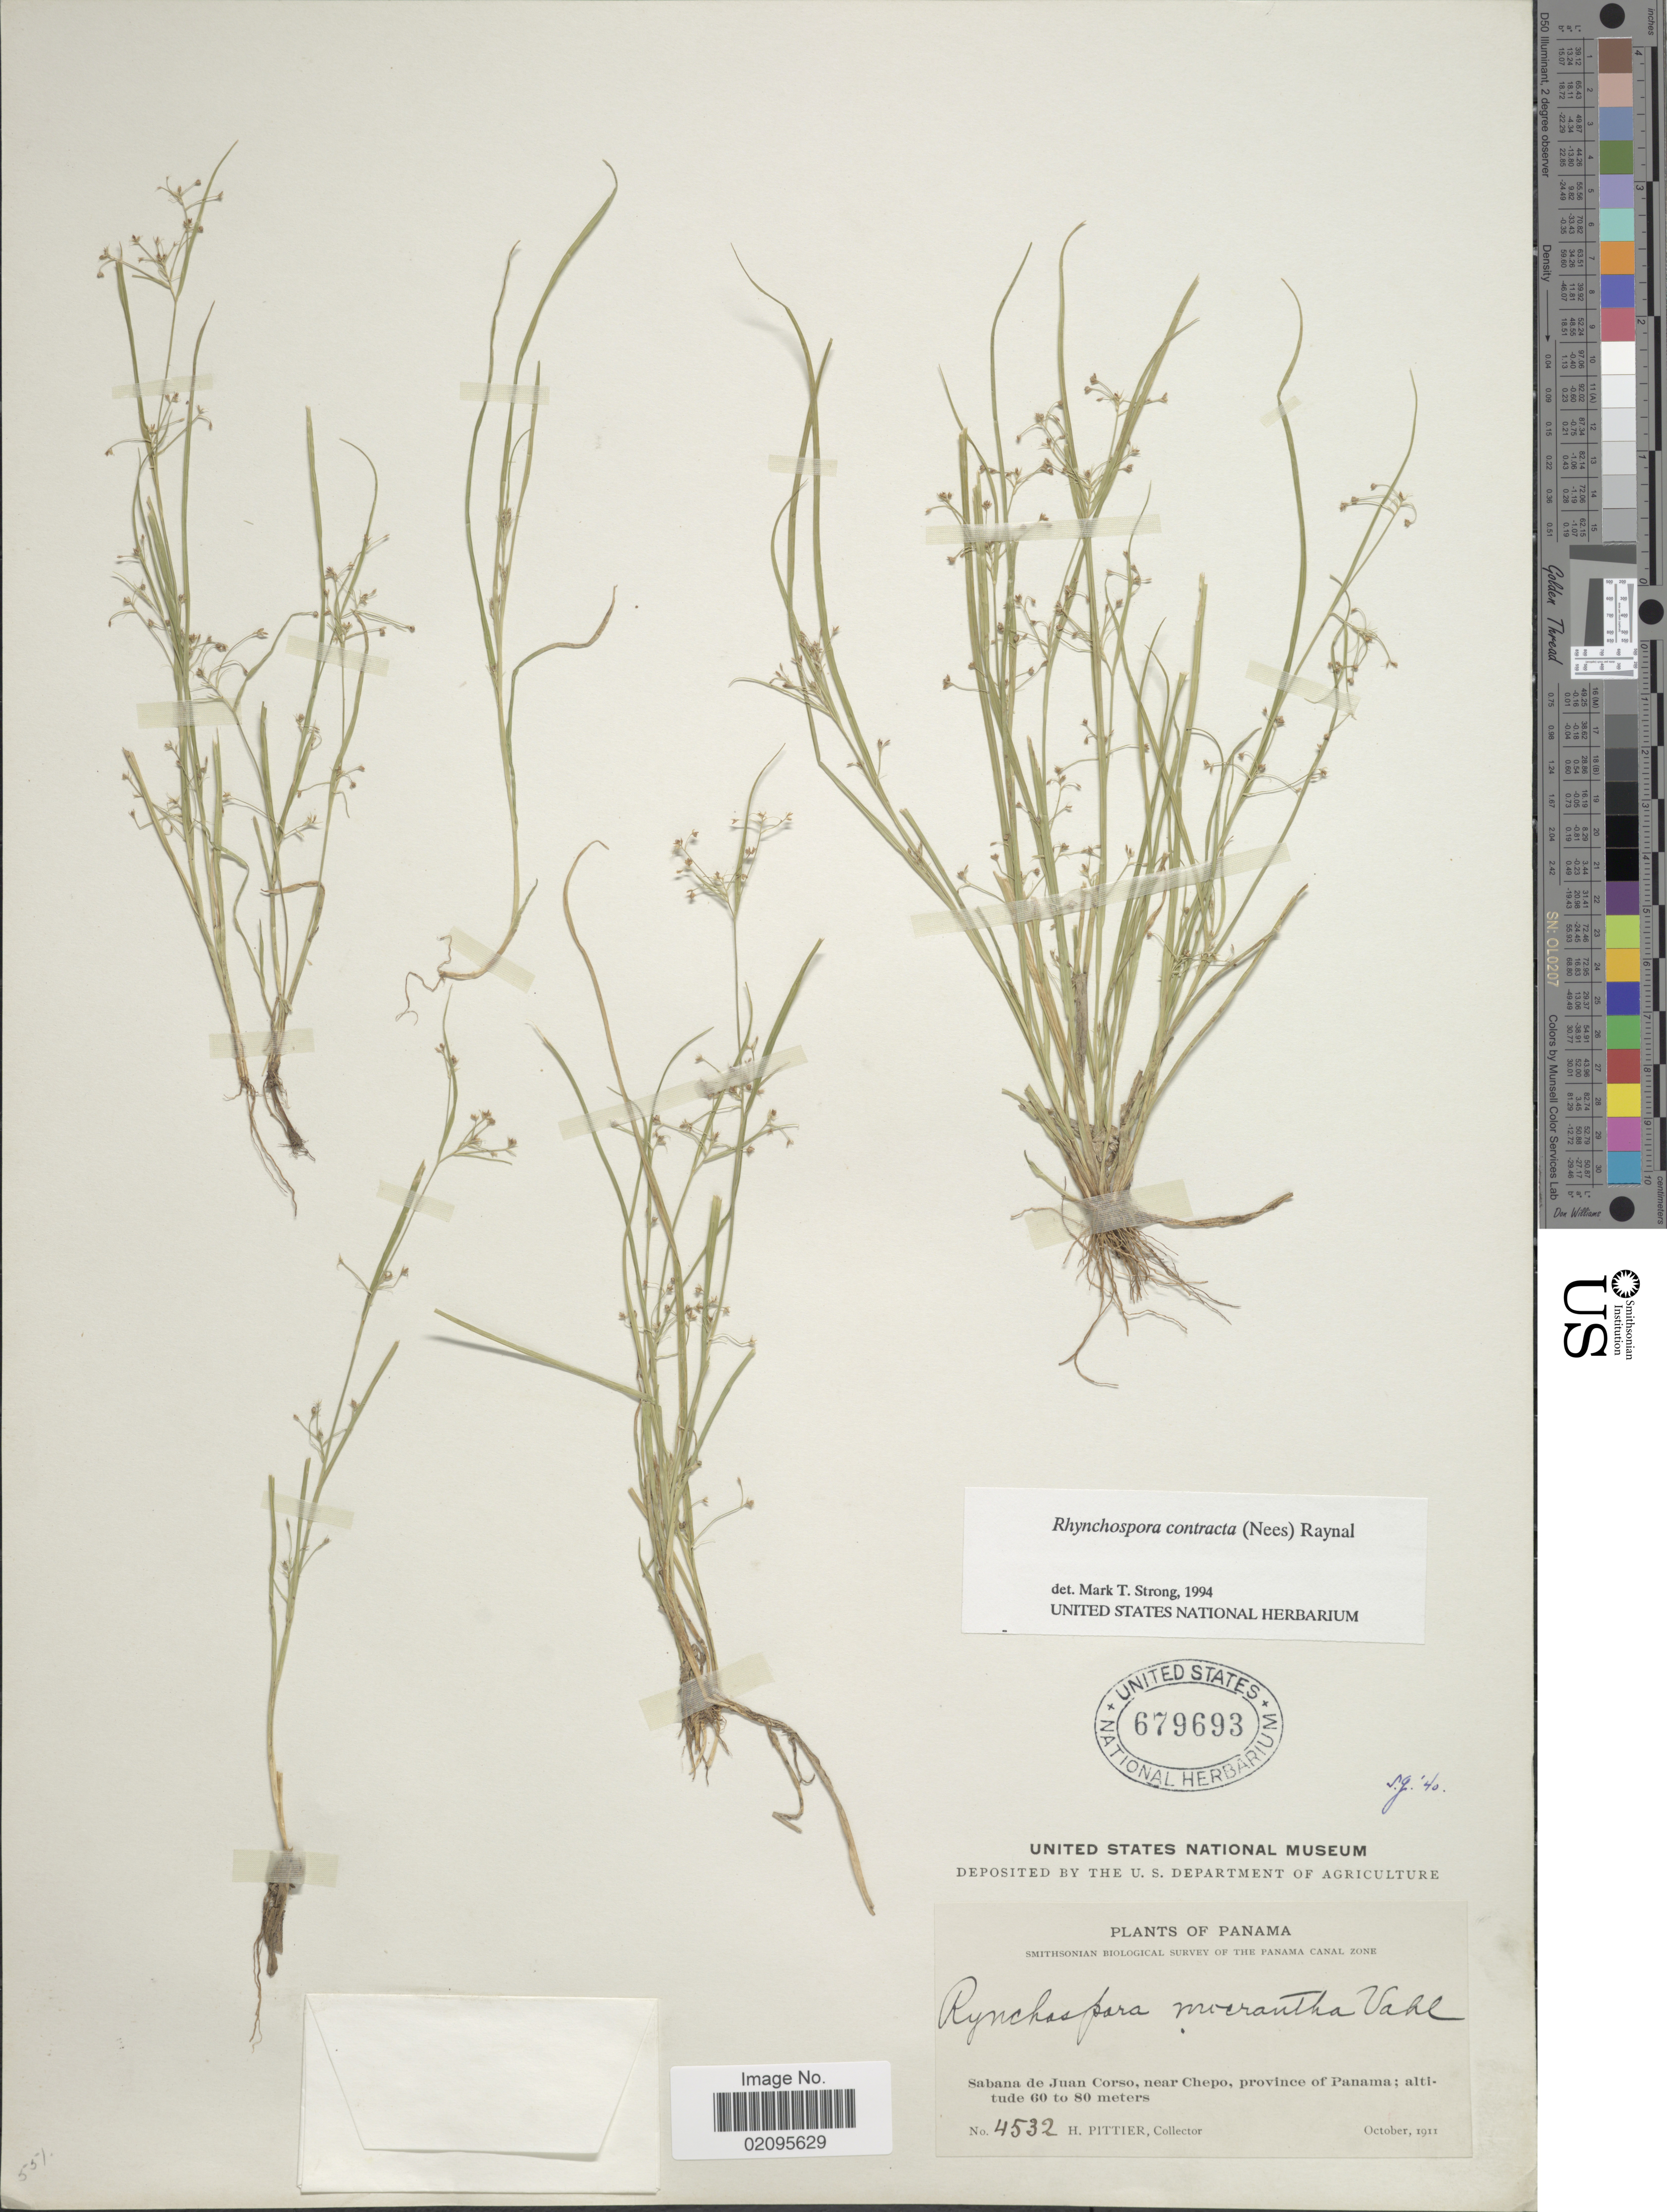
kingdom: Plantae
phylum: Tracheophyta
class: Liliopsida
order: Poales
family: Cyperaceae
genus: Rhynchospora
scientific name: Rhynchospora contracta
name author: (Nees) J. Raynal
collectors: H. F. Pittier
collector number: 4532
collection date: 1911-10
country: Panama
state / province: Colón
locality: The Panama Canal Zone, Vicinity de Juan Corso, near Chepo.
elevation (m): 60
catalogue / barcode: US 679693